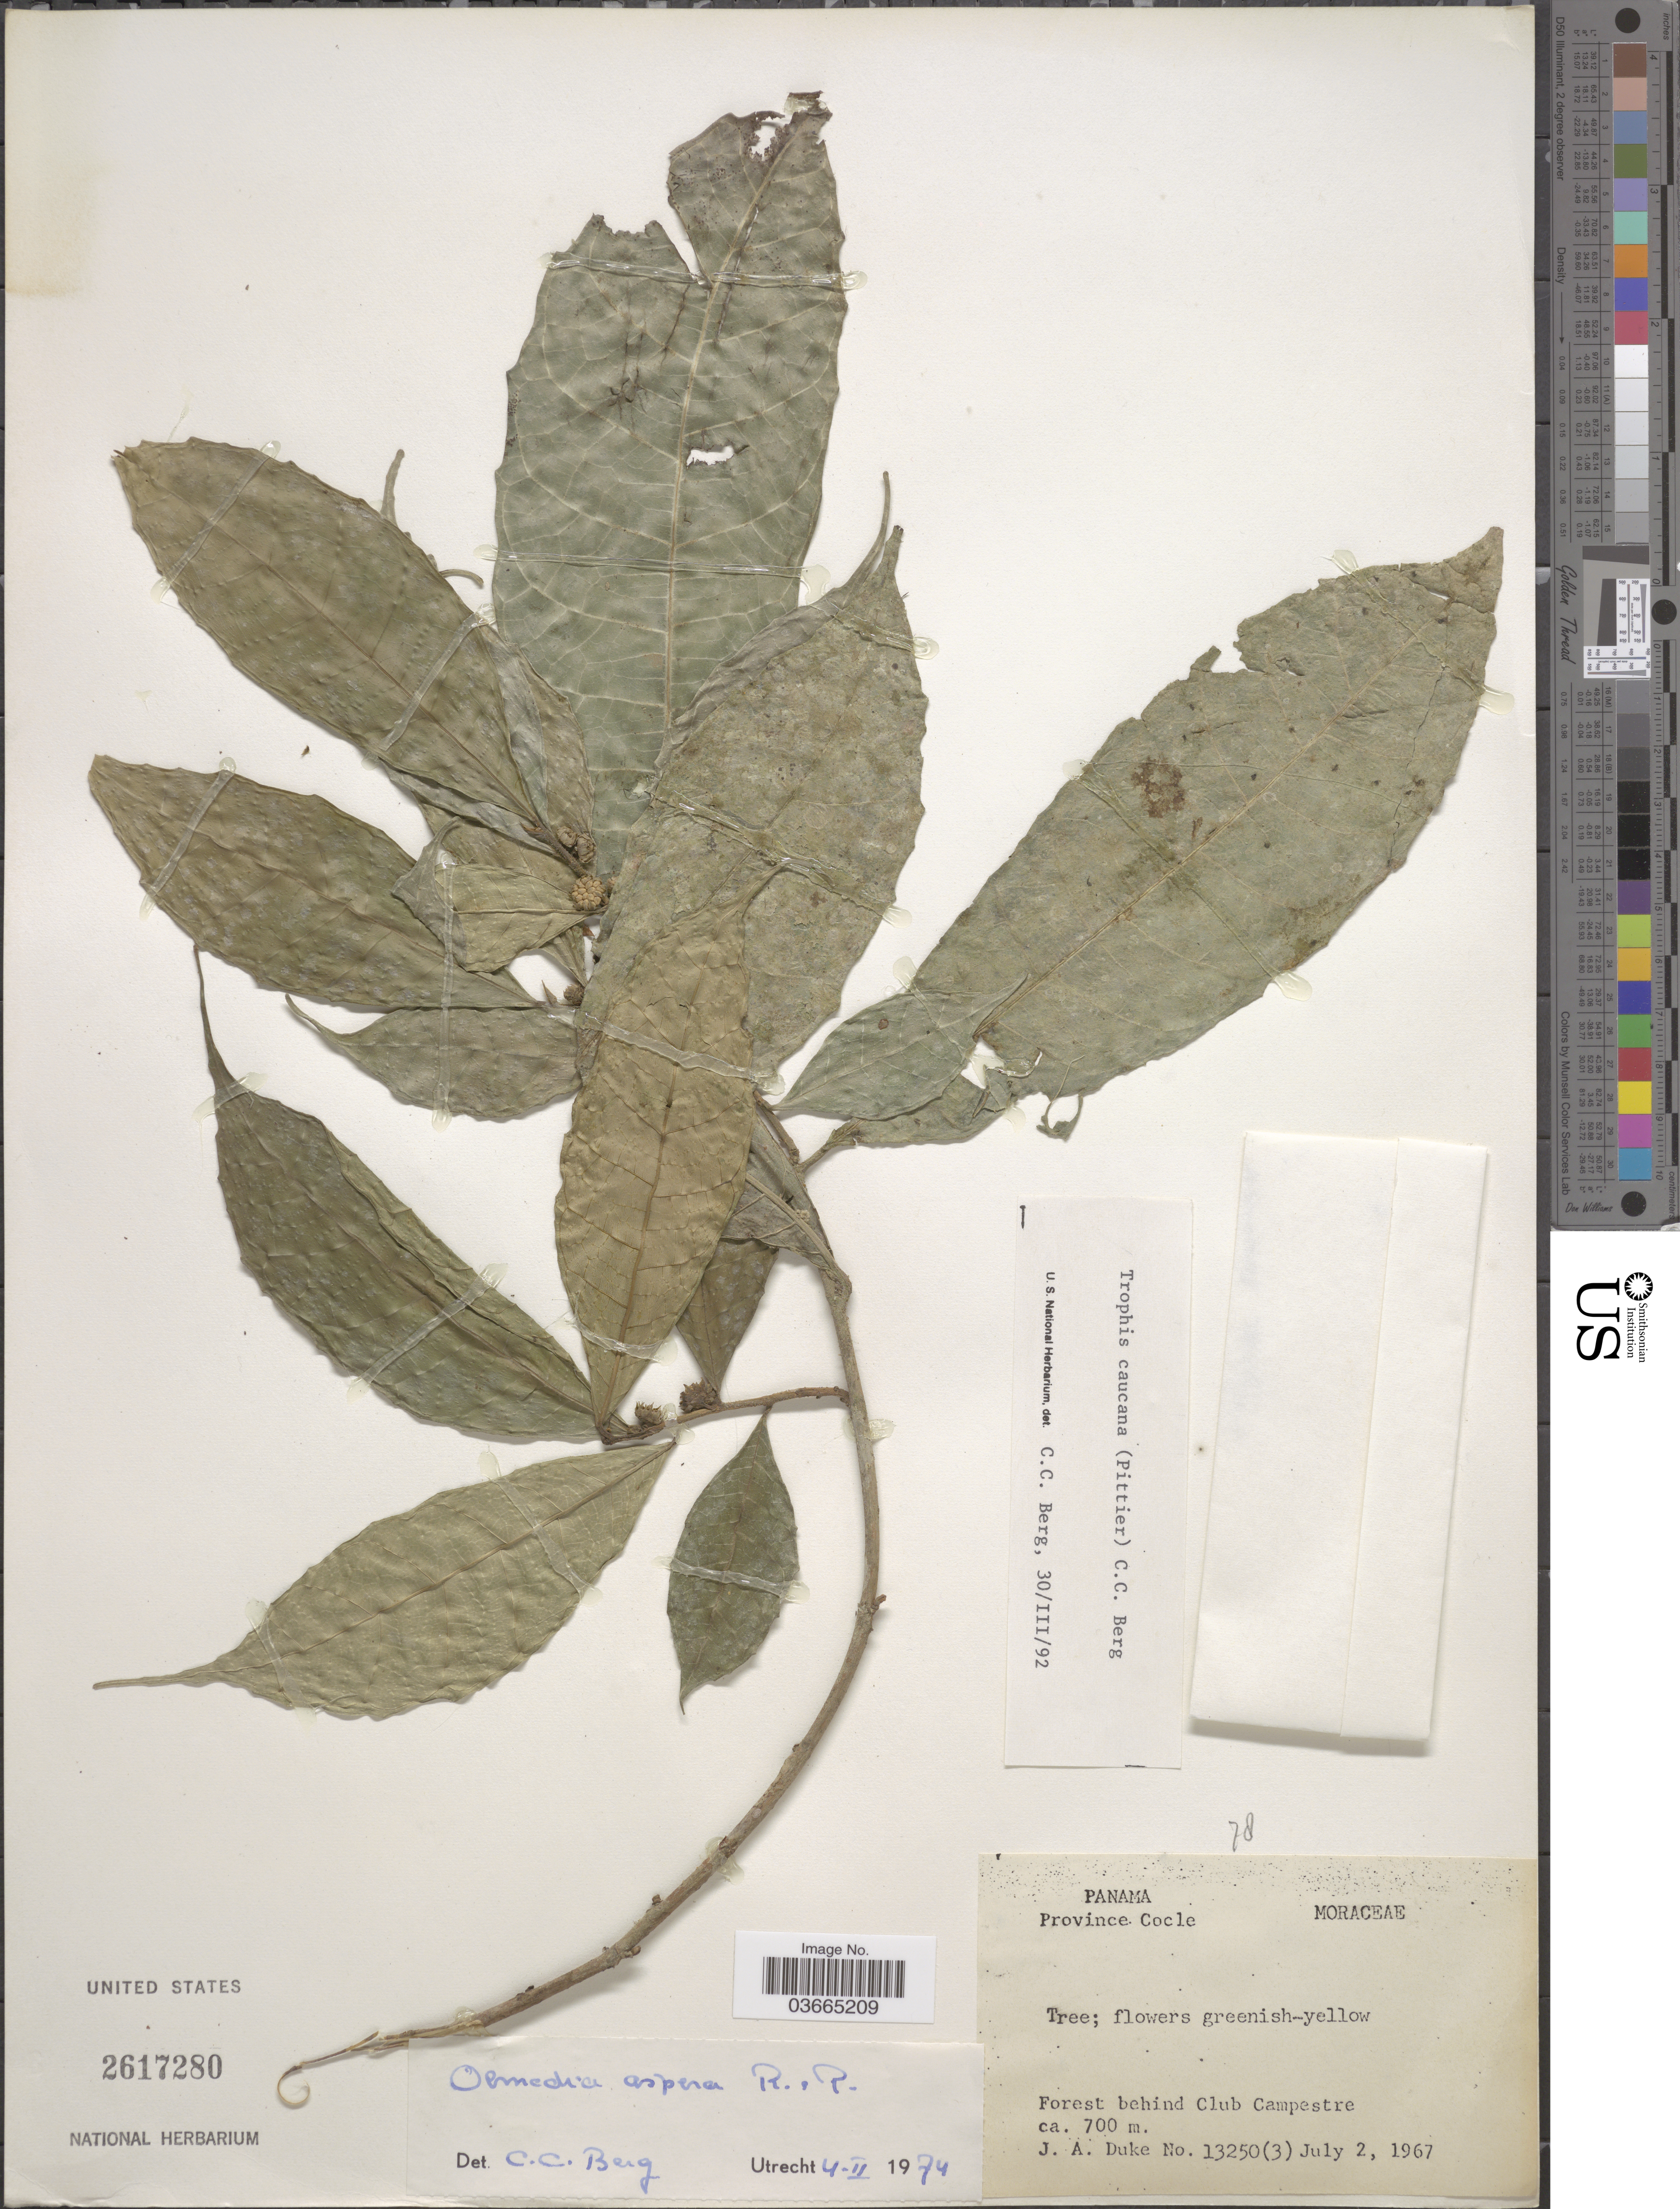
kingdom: Plantae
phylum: Tracheophyta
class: Magnoliopsida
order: Rosales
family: Moraceae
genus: Olmedia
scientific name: Olmedia aspera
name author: Ruiz & Pav.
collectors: J. A. Duke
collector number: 13250(3)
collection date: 1967-07-02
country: Panama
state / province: Cocle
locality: Forest behind Club Campestre.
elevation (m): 700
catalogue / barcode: US 2617280